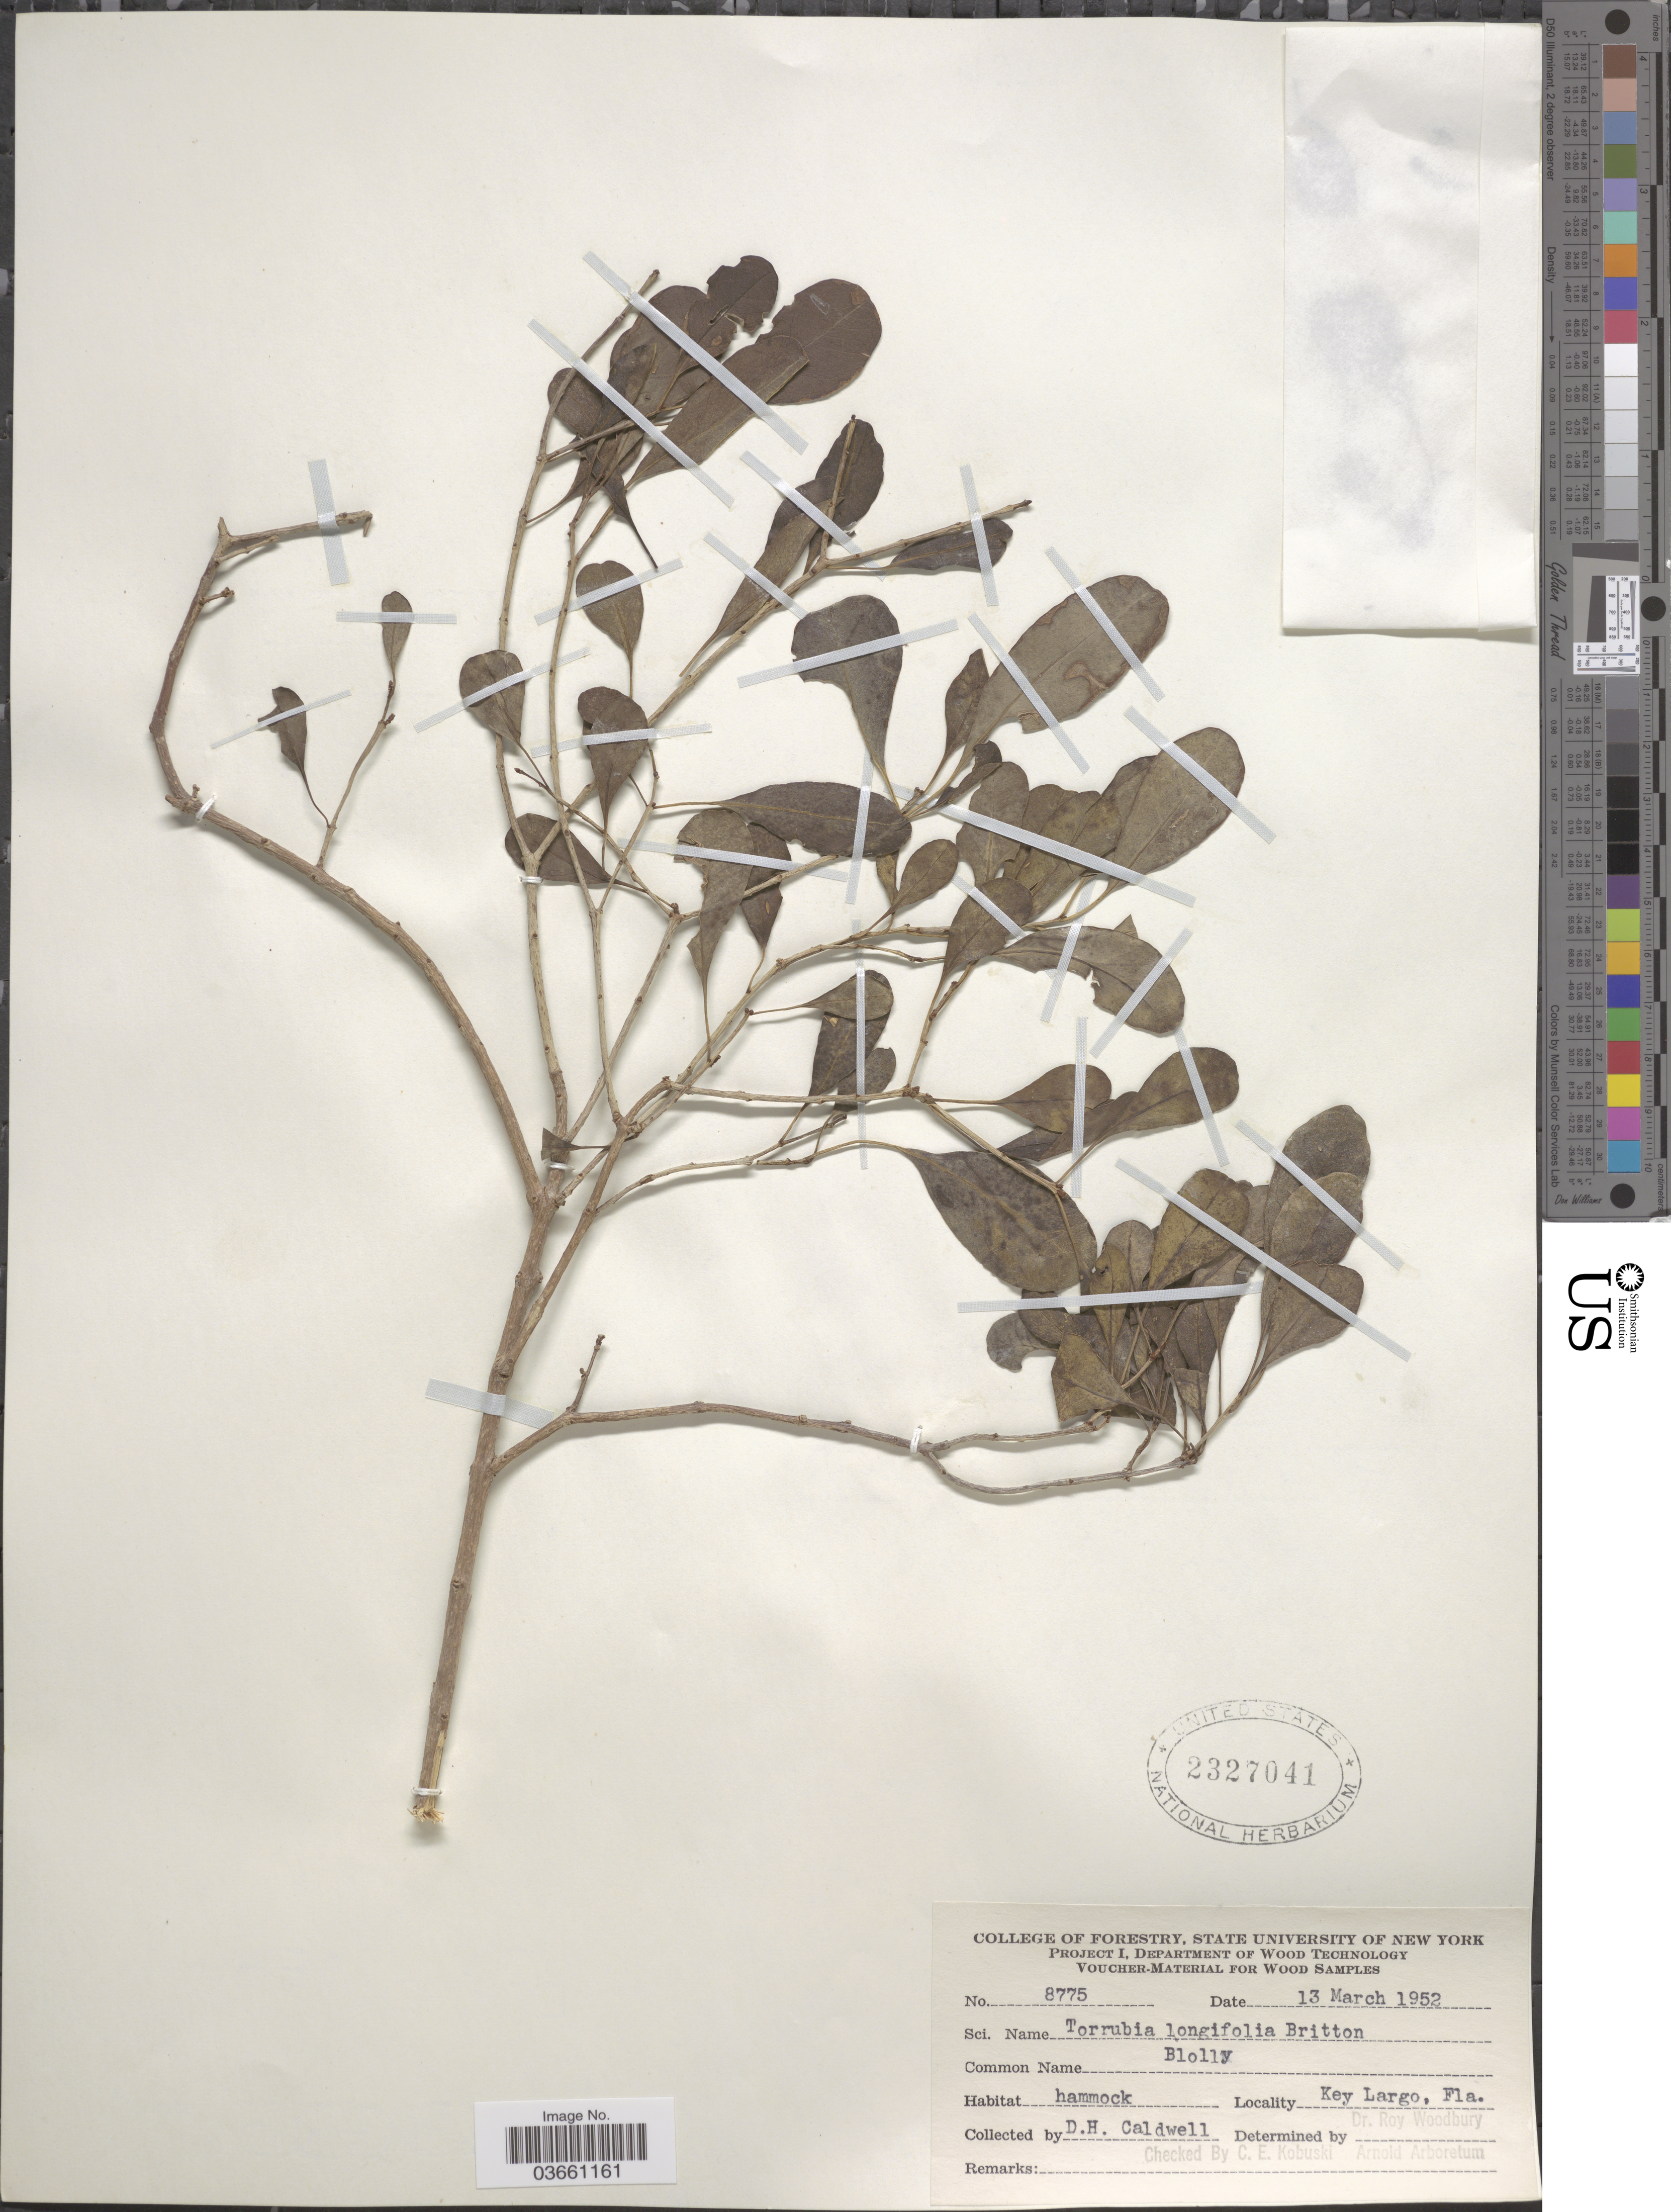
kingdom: Plantae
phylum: Tracheophyta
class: Magnoliopsida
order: Caryophyllales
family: Nyctaginaceae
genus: Guapira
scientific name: Guapira discolor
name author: (Spreng.) Little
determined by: Strong, Mark T., (BOT), Smithsonian Institution - National Museum of Natural History (UNITED STATES)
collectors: D. H. Caldwell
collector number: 8775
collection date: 1952-03-13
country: United States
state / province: Florida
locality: Key Largo.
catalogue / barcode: US 2327041